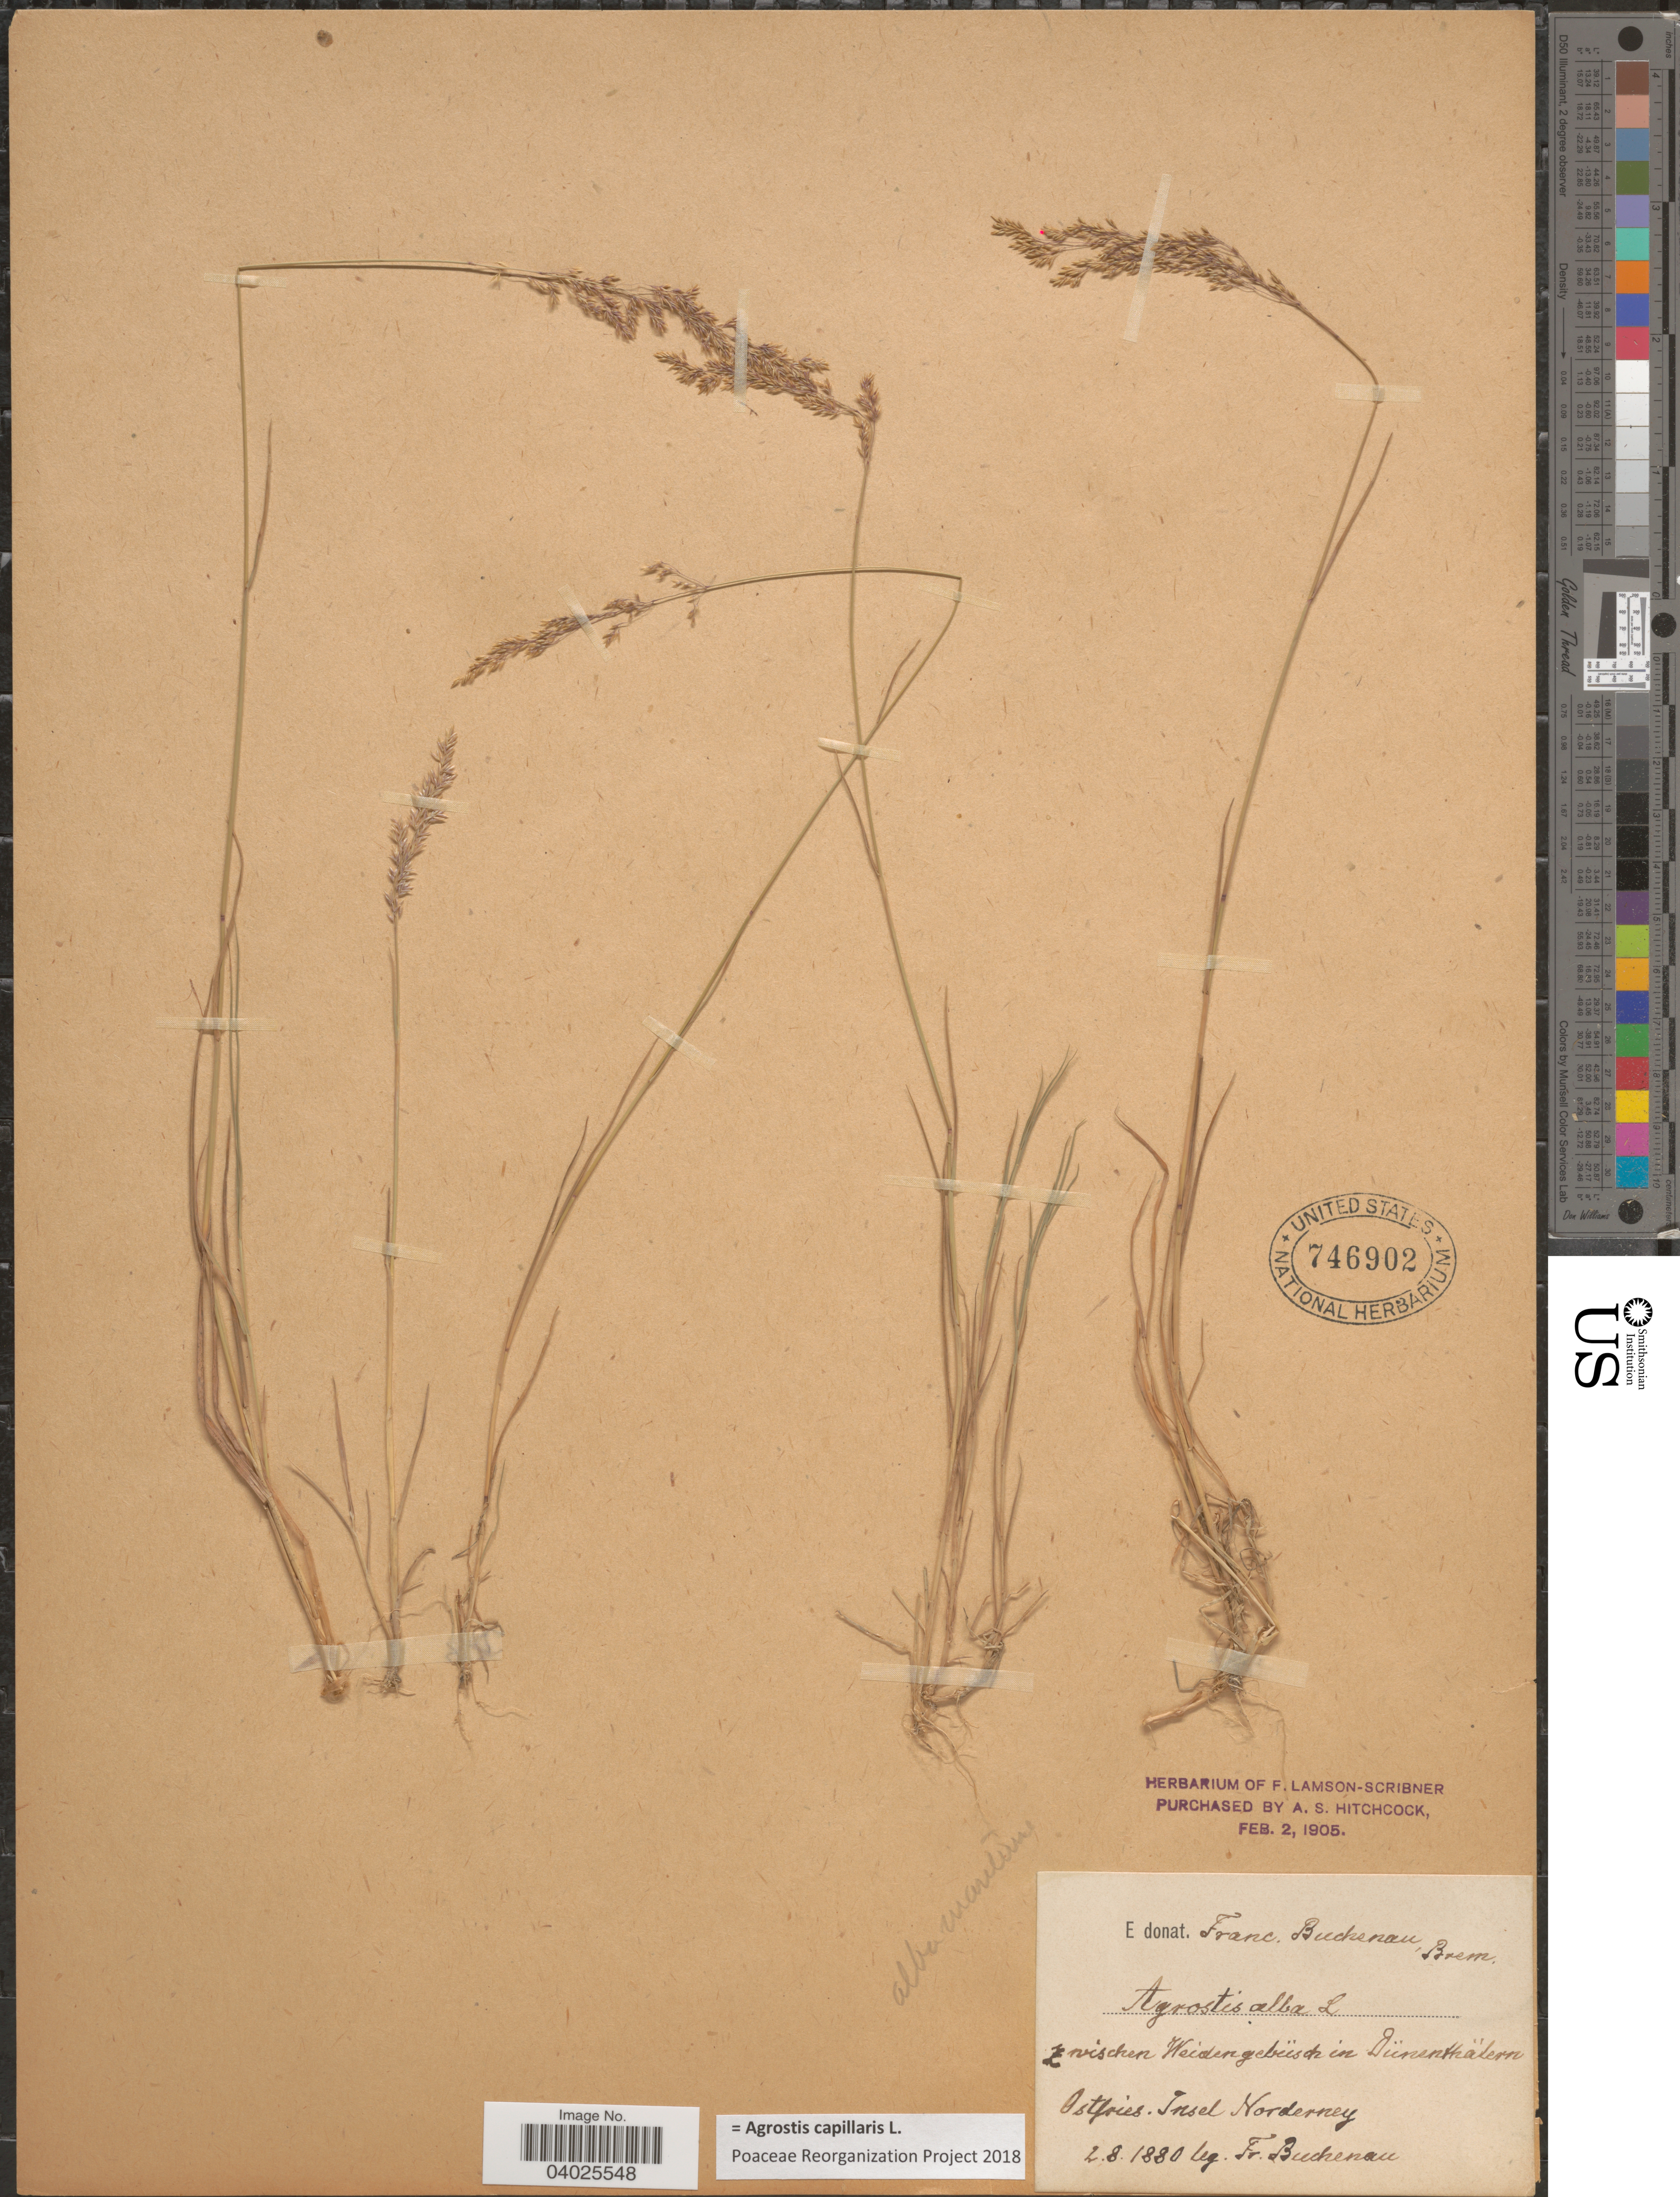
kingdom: Plantae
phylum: Tracheophyta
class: Liliopsida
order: Poales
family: Poaceae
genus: Agrostis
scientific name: Agrostis capillaris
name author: L.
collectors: F. Buchenau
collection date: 1880-08-02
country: Germany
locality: Zwischen Weidengebüsch in Dünenthälern. Ostfries. Insel Norderney.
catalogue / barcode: US 746902